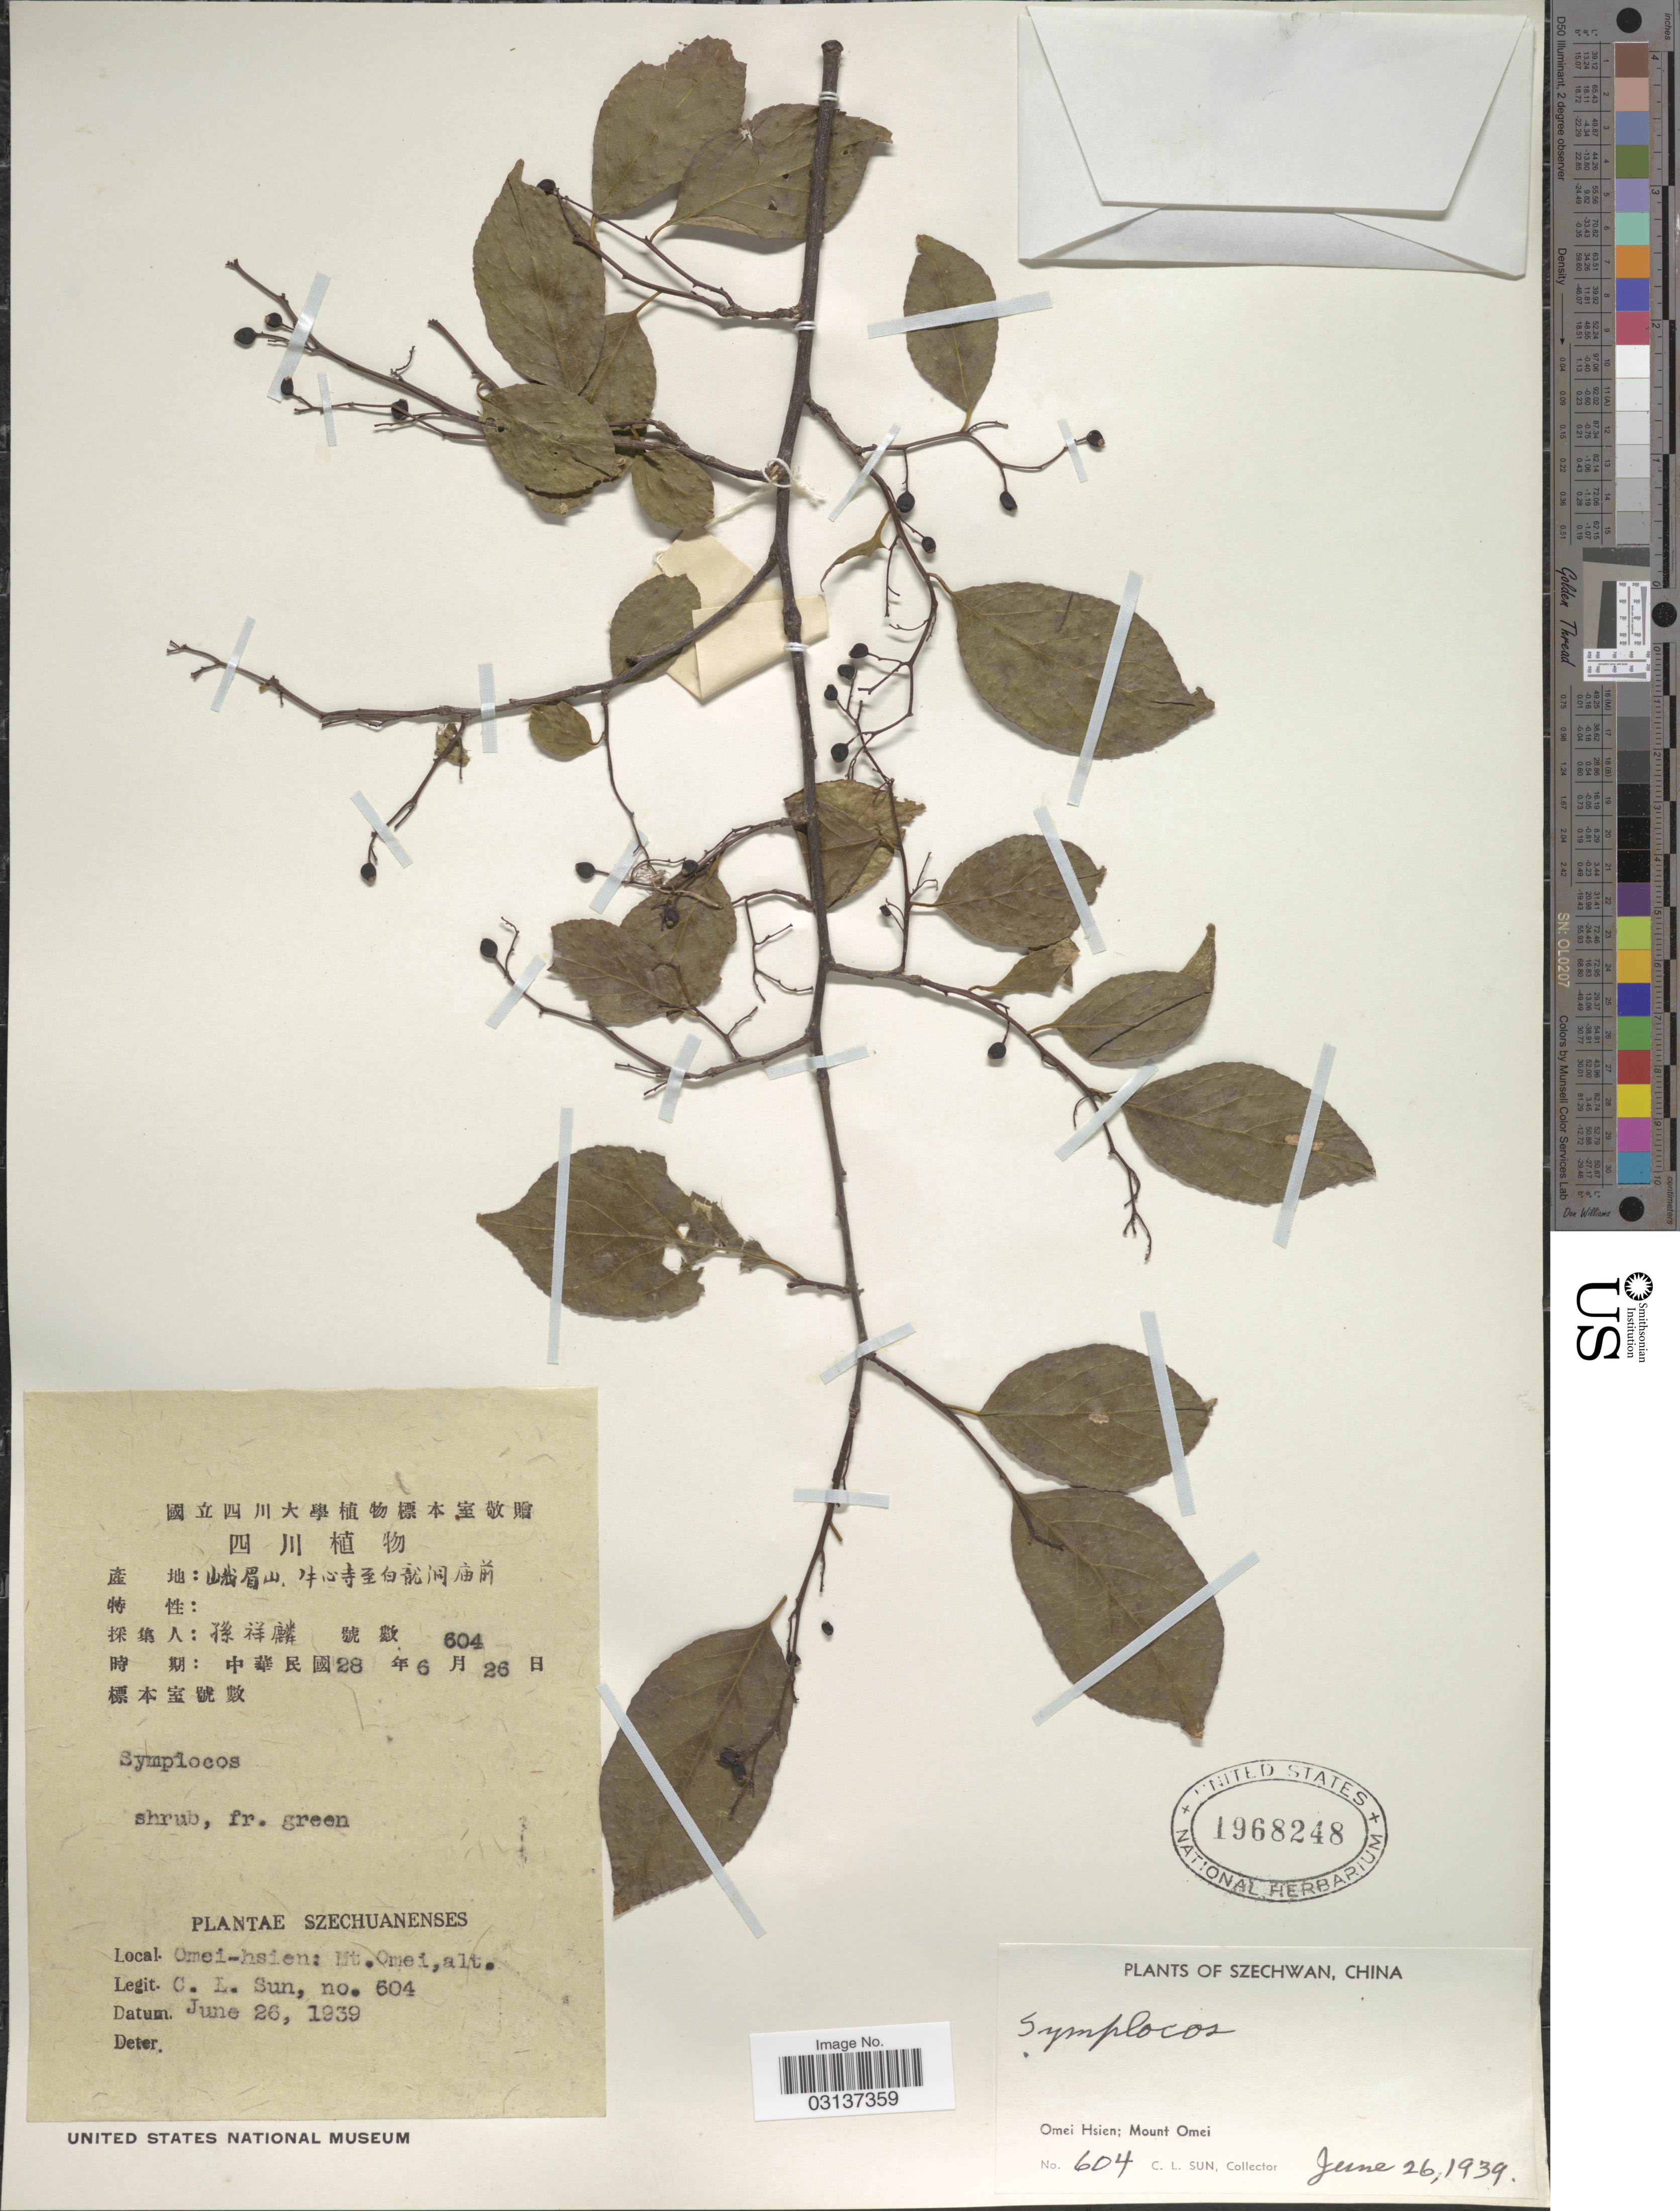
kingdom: Plantae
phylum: Tracheophyta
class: Magnoliopsida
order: Ericales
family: Symplocaceae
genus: Symplocos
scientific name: Symplocos sp.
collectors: C. Sun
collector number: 604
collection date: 1939-06-26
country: China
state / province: Sichuan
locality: Szechwan. Omei Hsien; Mount Omei.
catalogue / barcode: US 1968248